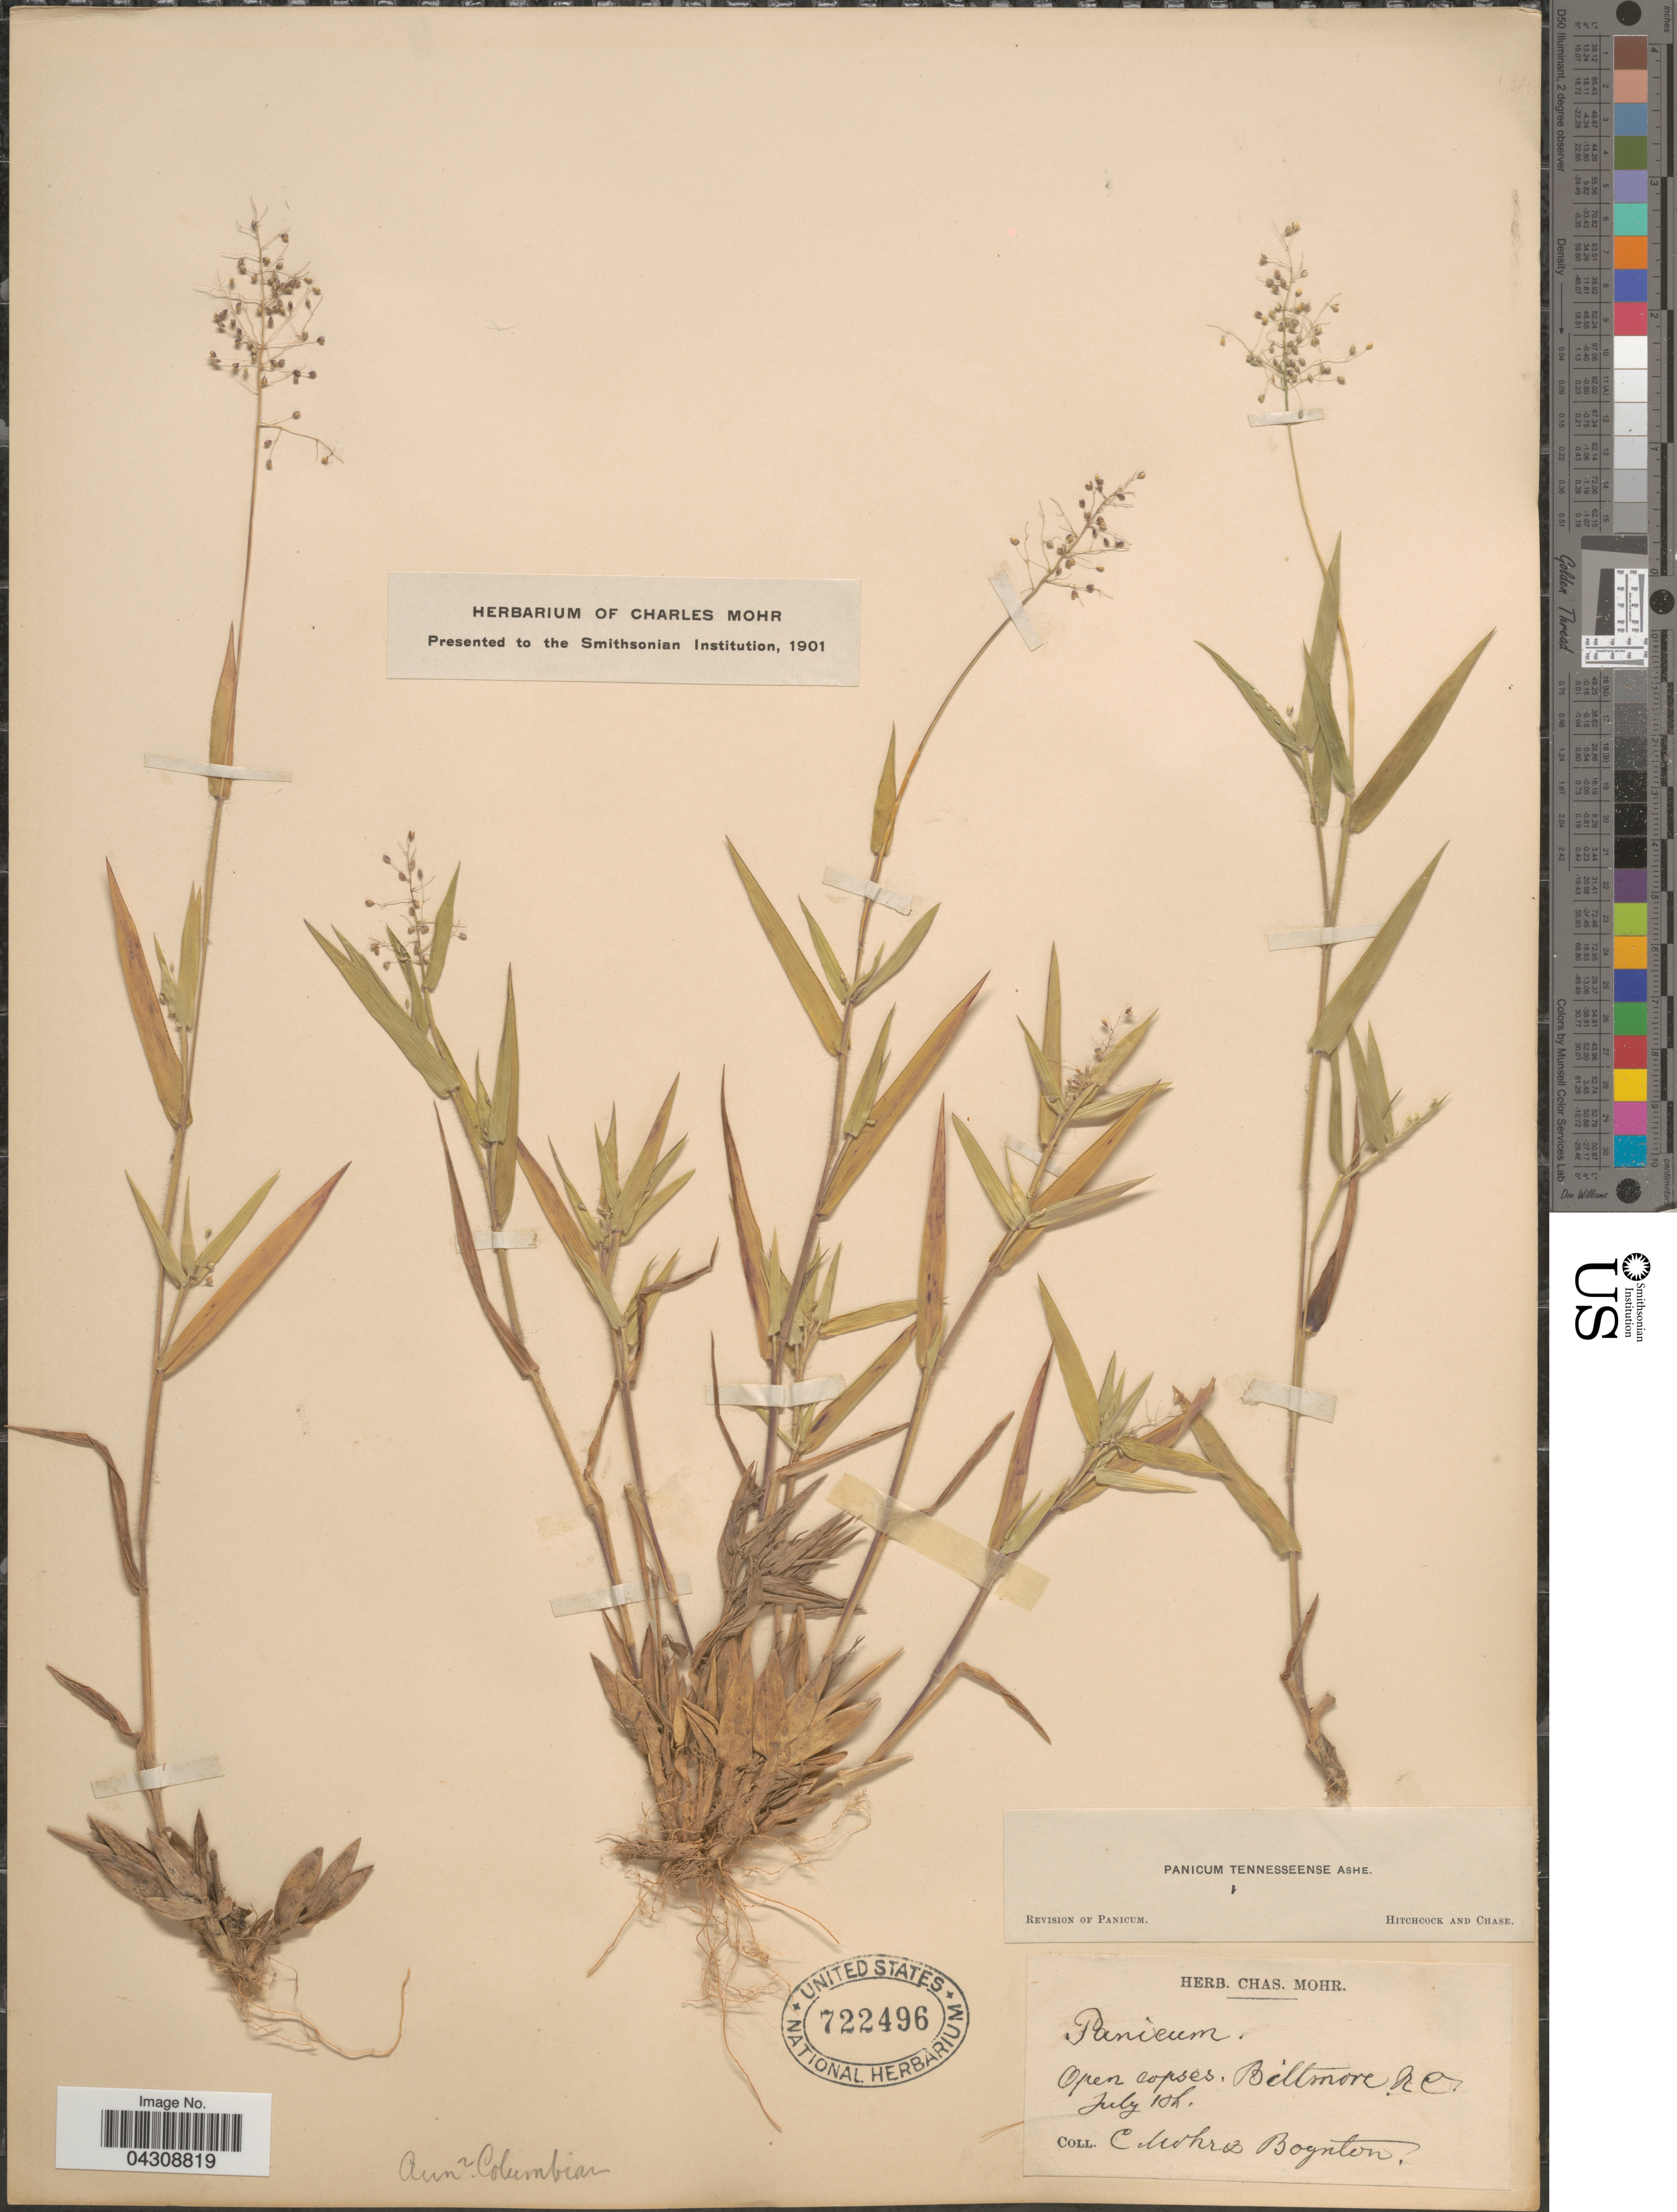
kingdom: Plantae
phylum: Tracheophyta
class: Liliopsida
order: Poales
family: Poaceae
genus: Dichanthelium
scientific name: Dichanthelium acuminatum var. acuminatum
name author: (Sw.) Gould & C.A. Clark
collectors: C. T. Mohr & -. Boynton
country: United States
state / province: North Carolina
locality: Biltmore.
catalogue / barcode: US 722496